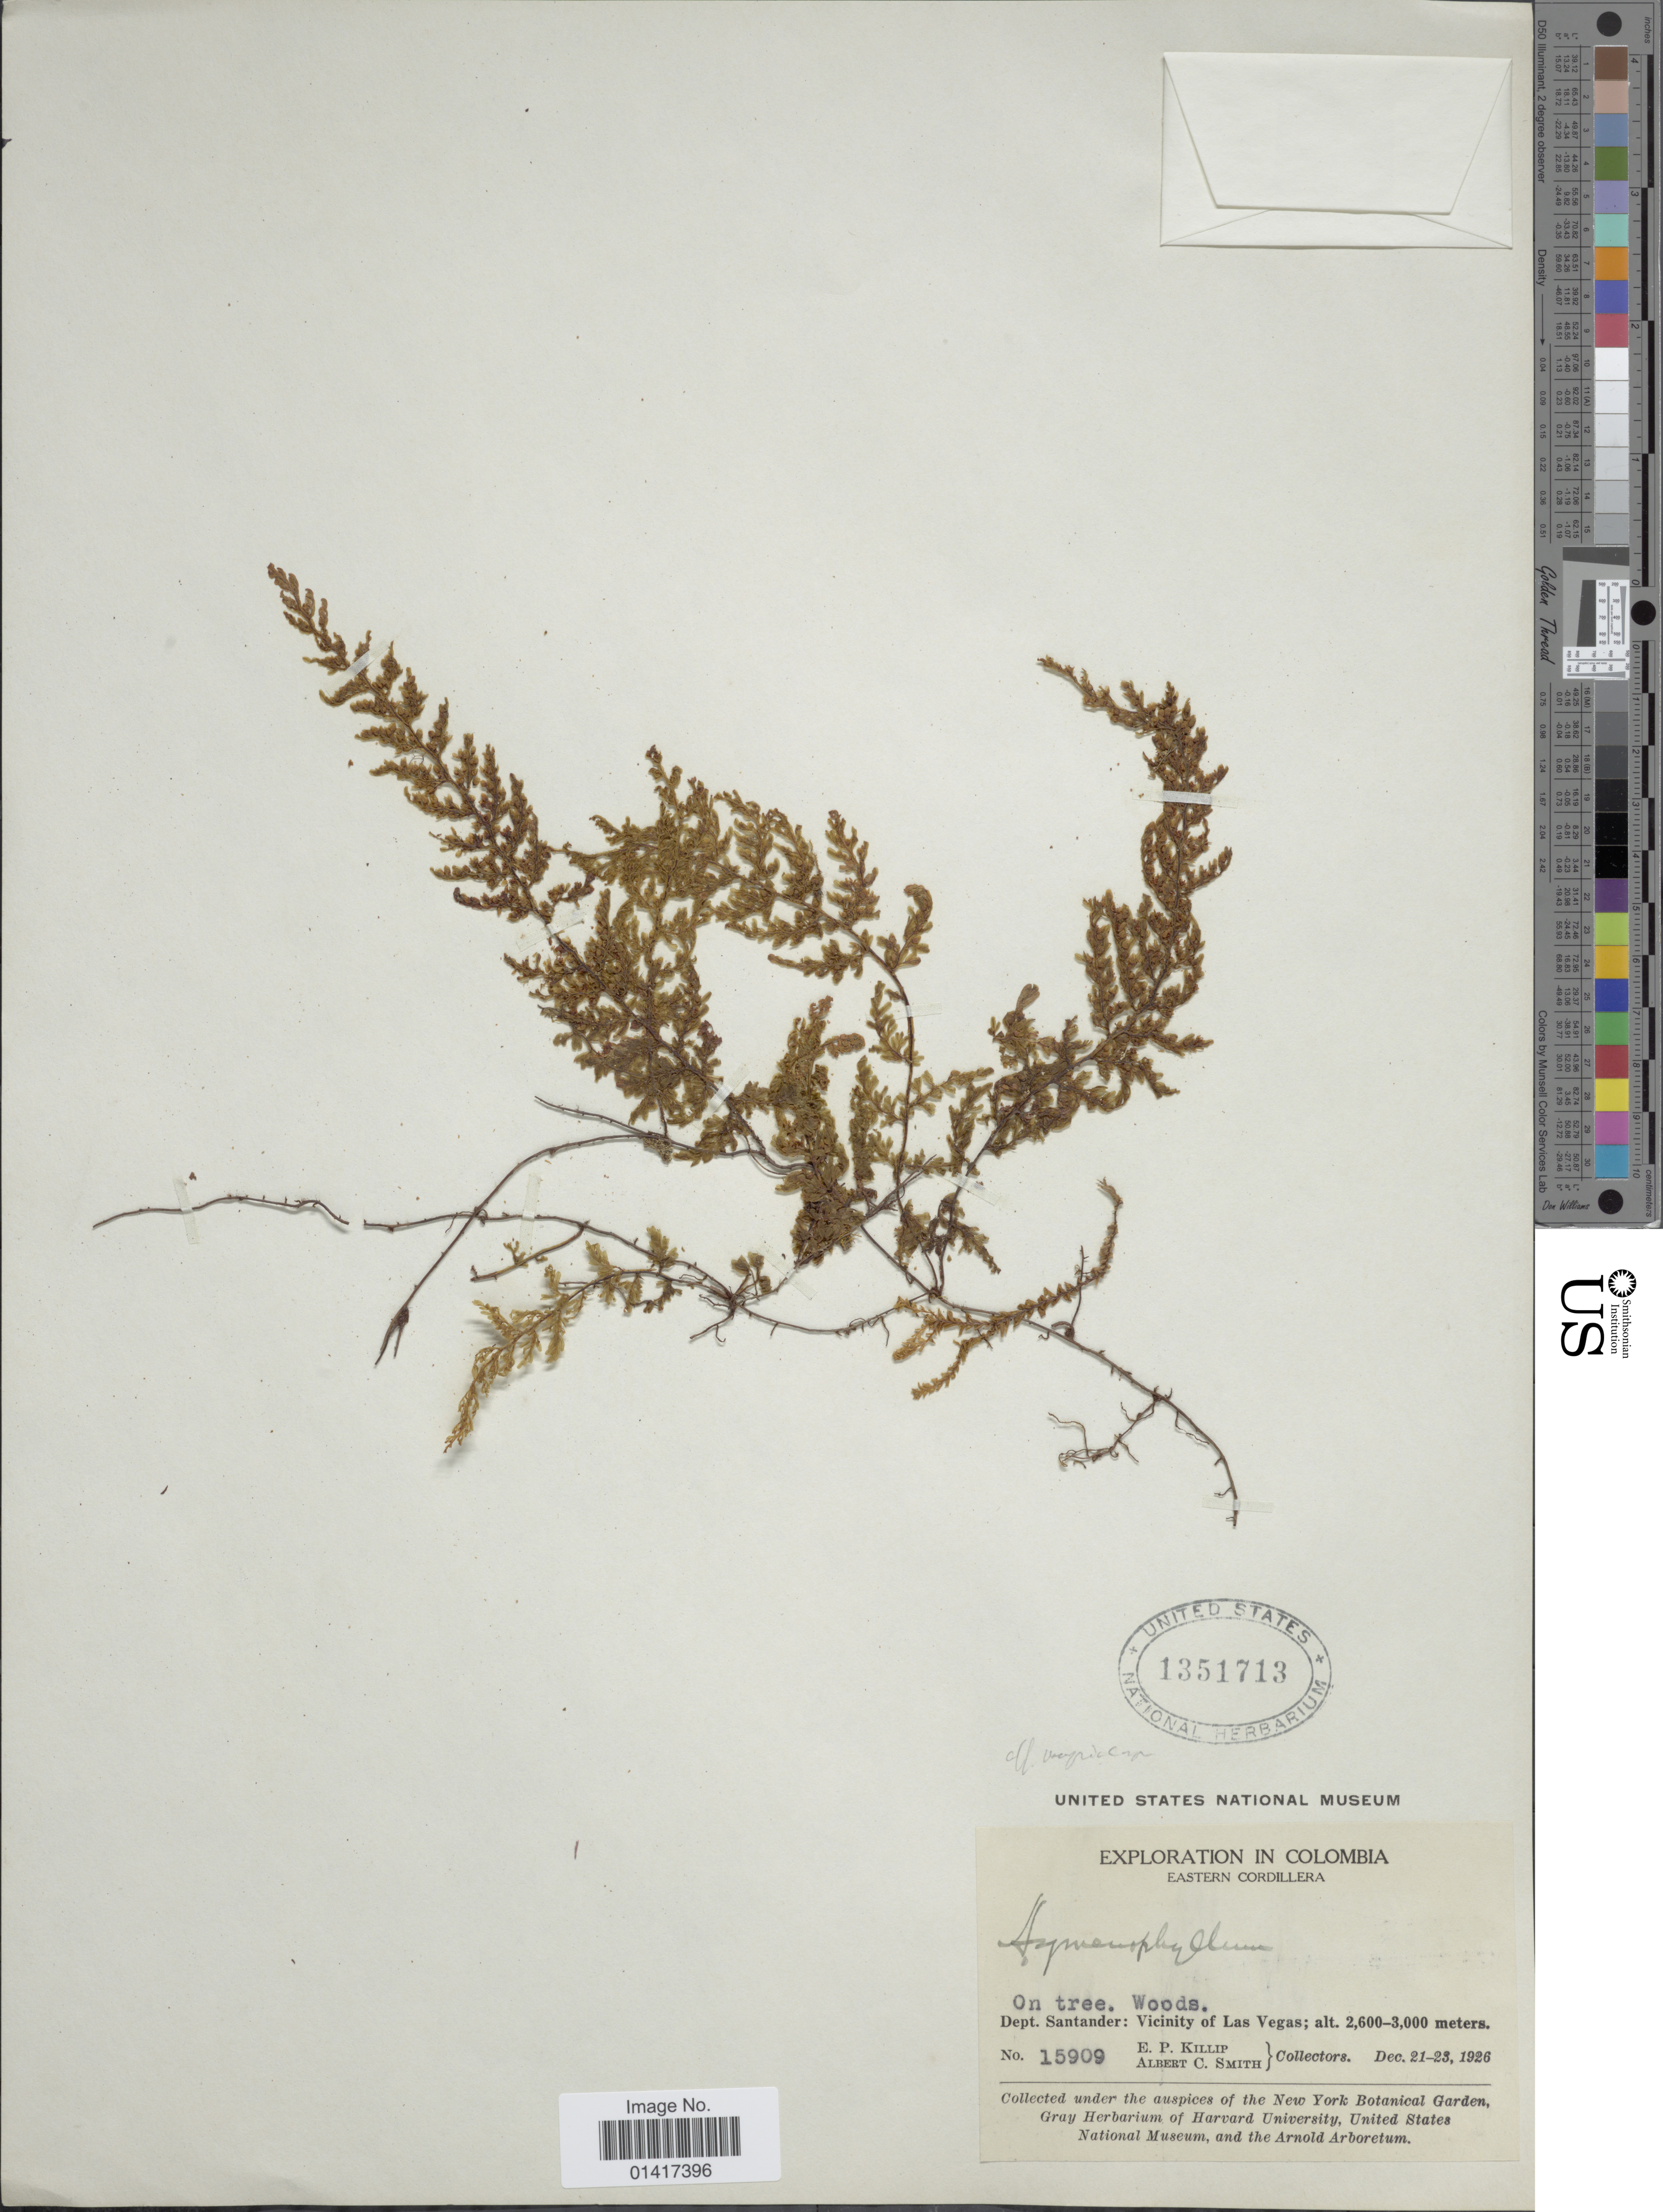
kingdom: Plantae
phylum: Tracheophyta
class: Polypodiopsida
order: Hymenophyllales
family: Hymenophyllaceae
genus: Hymenophyllum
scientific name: Hymenophyllum sp.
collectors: E. P. Killip & A. C. Smith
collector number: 15909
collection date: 1926-12-21/1926-12-23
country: Colombia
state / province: Santander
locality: Eastern Cordillera. Dept. Santander: Vicinity of Las Vegas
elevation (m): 2600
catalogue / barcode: US 1351713